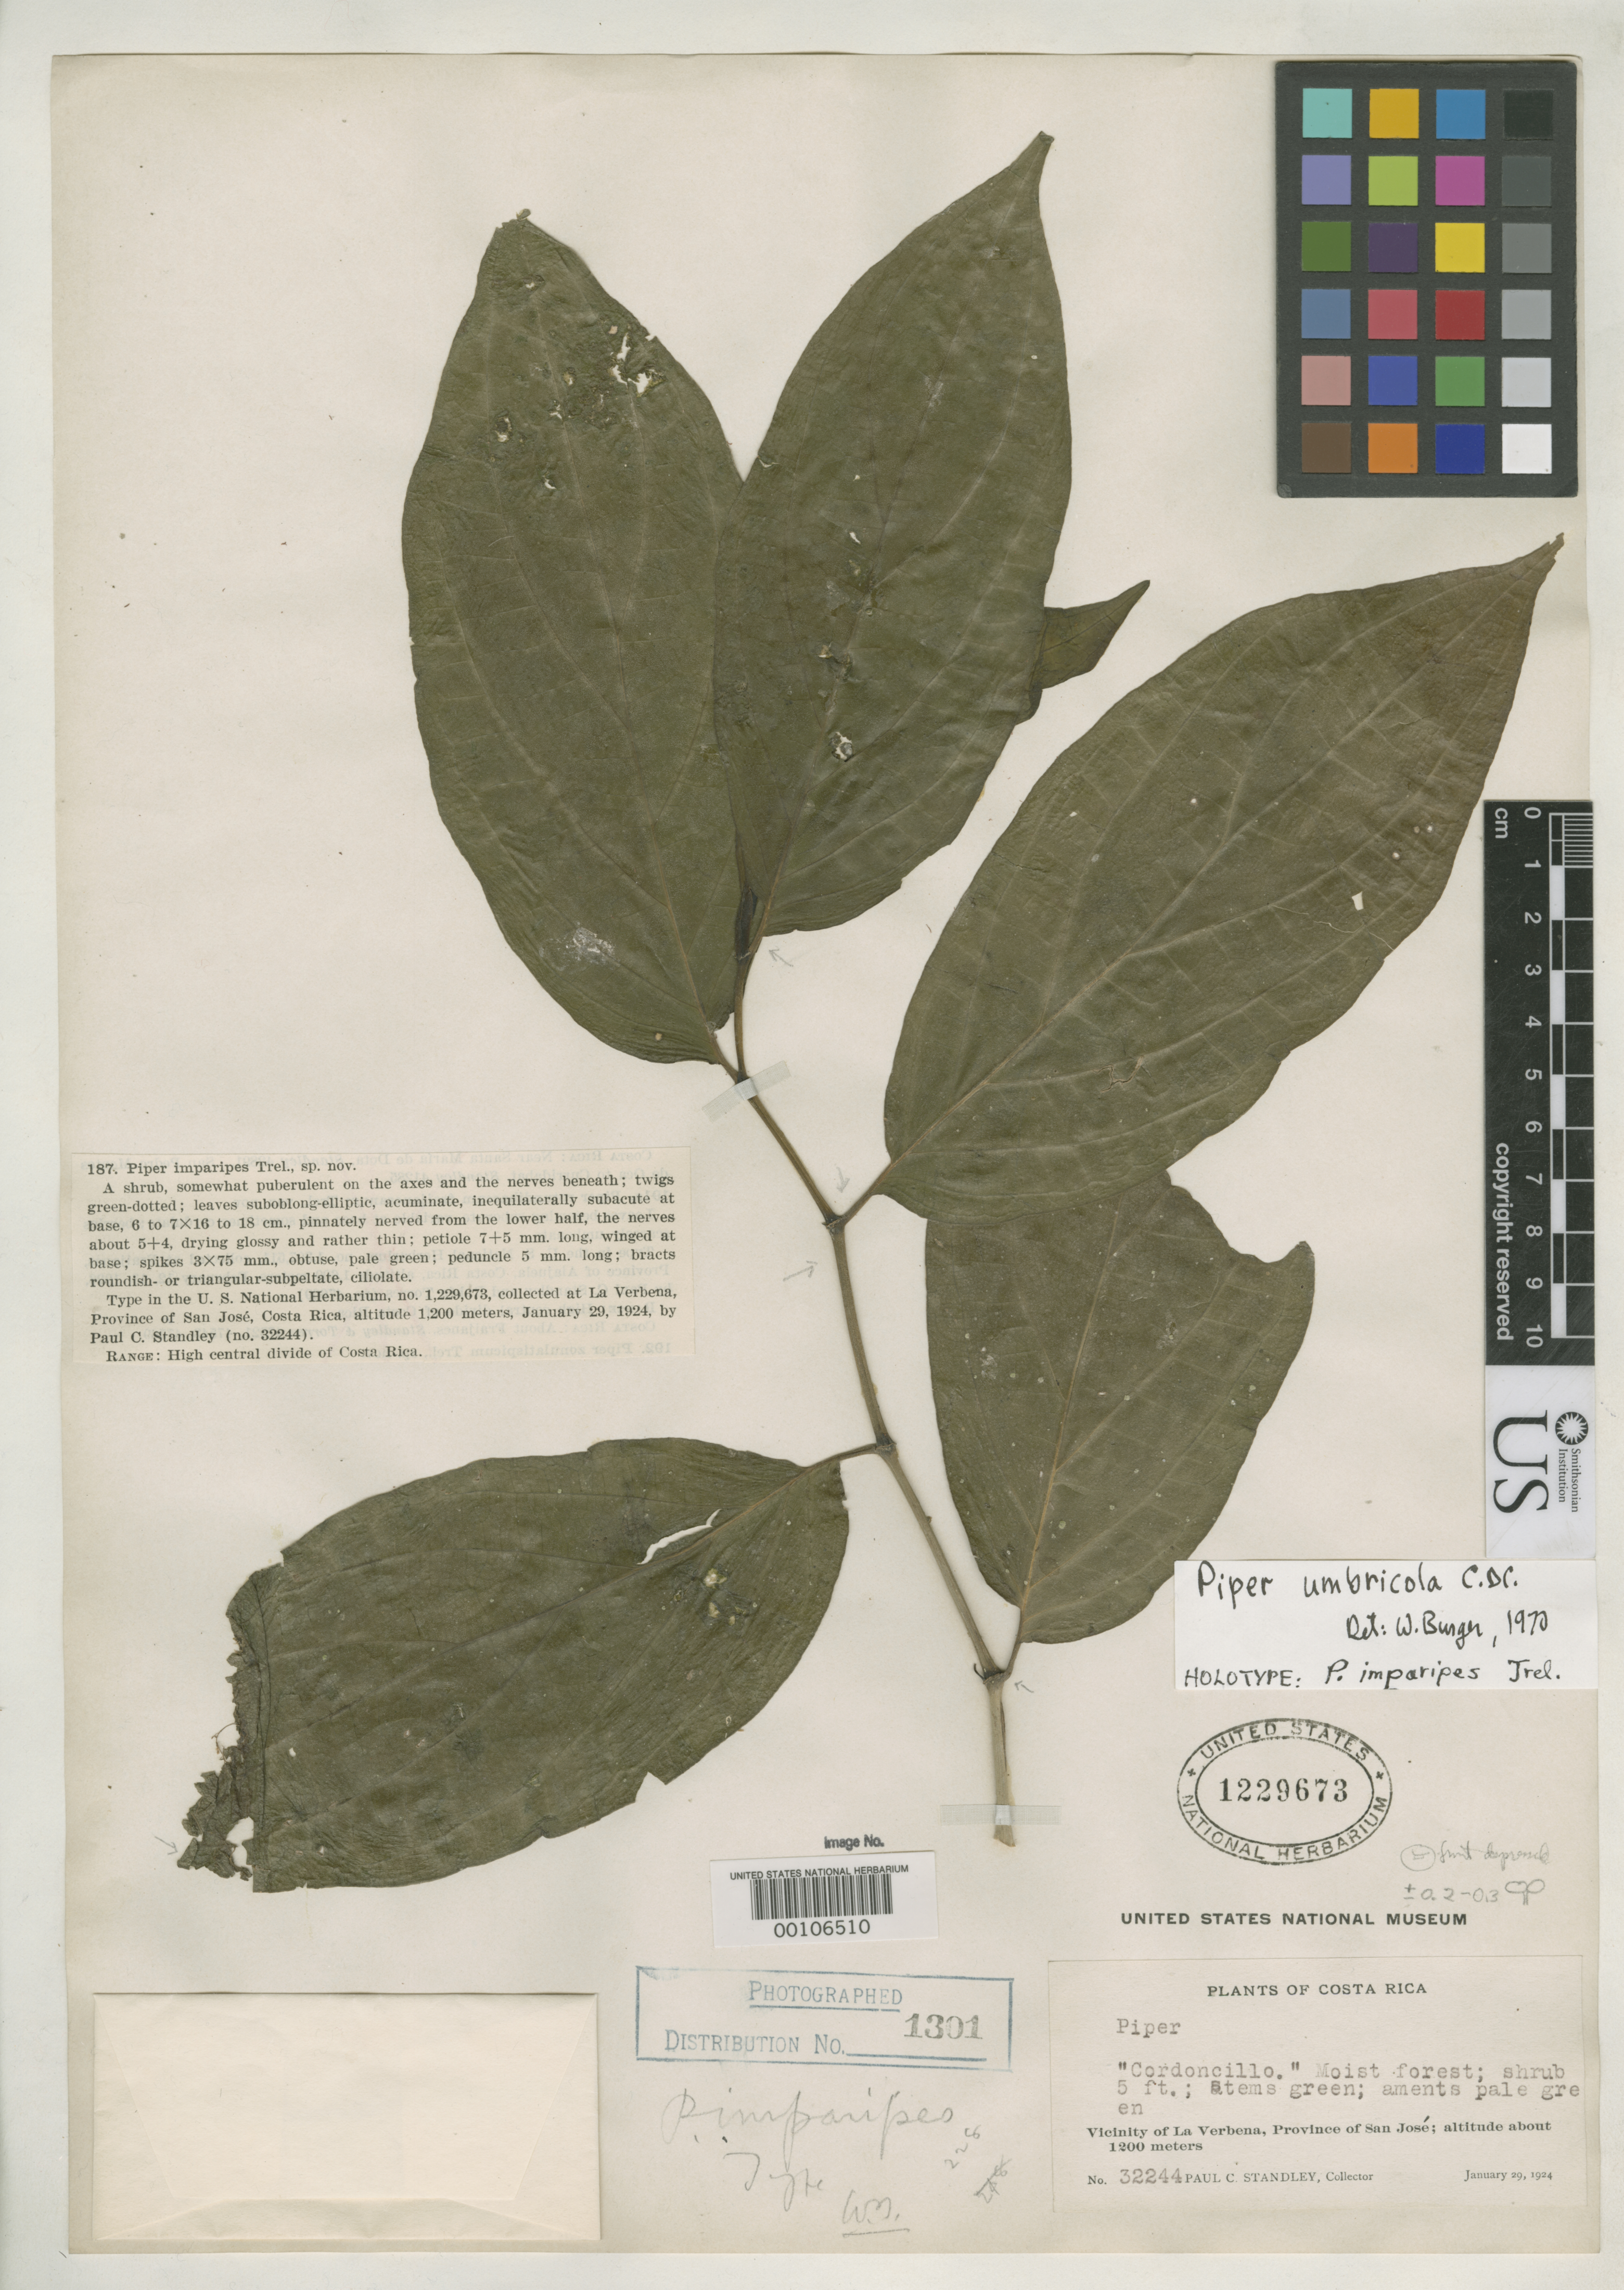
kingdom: Plantae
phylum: Tracheophyta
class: Magnoliopsida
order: Piperales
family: Piperaceae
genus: Piper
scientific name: Piper imparipes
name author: Trel.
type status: Holotype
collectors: P. C. Standley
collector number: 32244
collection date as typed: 29 Jan 1924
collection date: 1924-01-29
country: Costa Rica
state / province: San José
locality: Vicinity of La Verbena.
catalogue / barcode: US 1229673